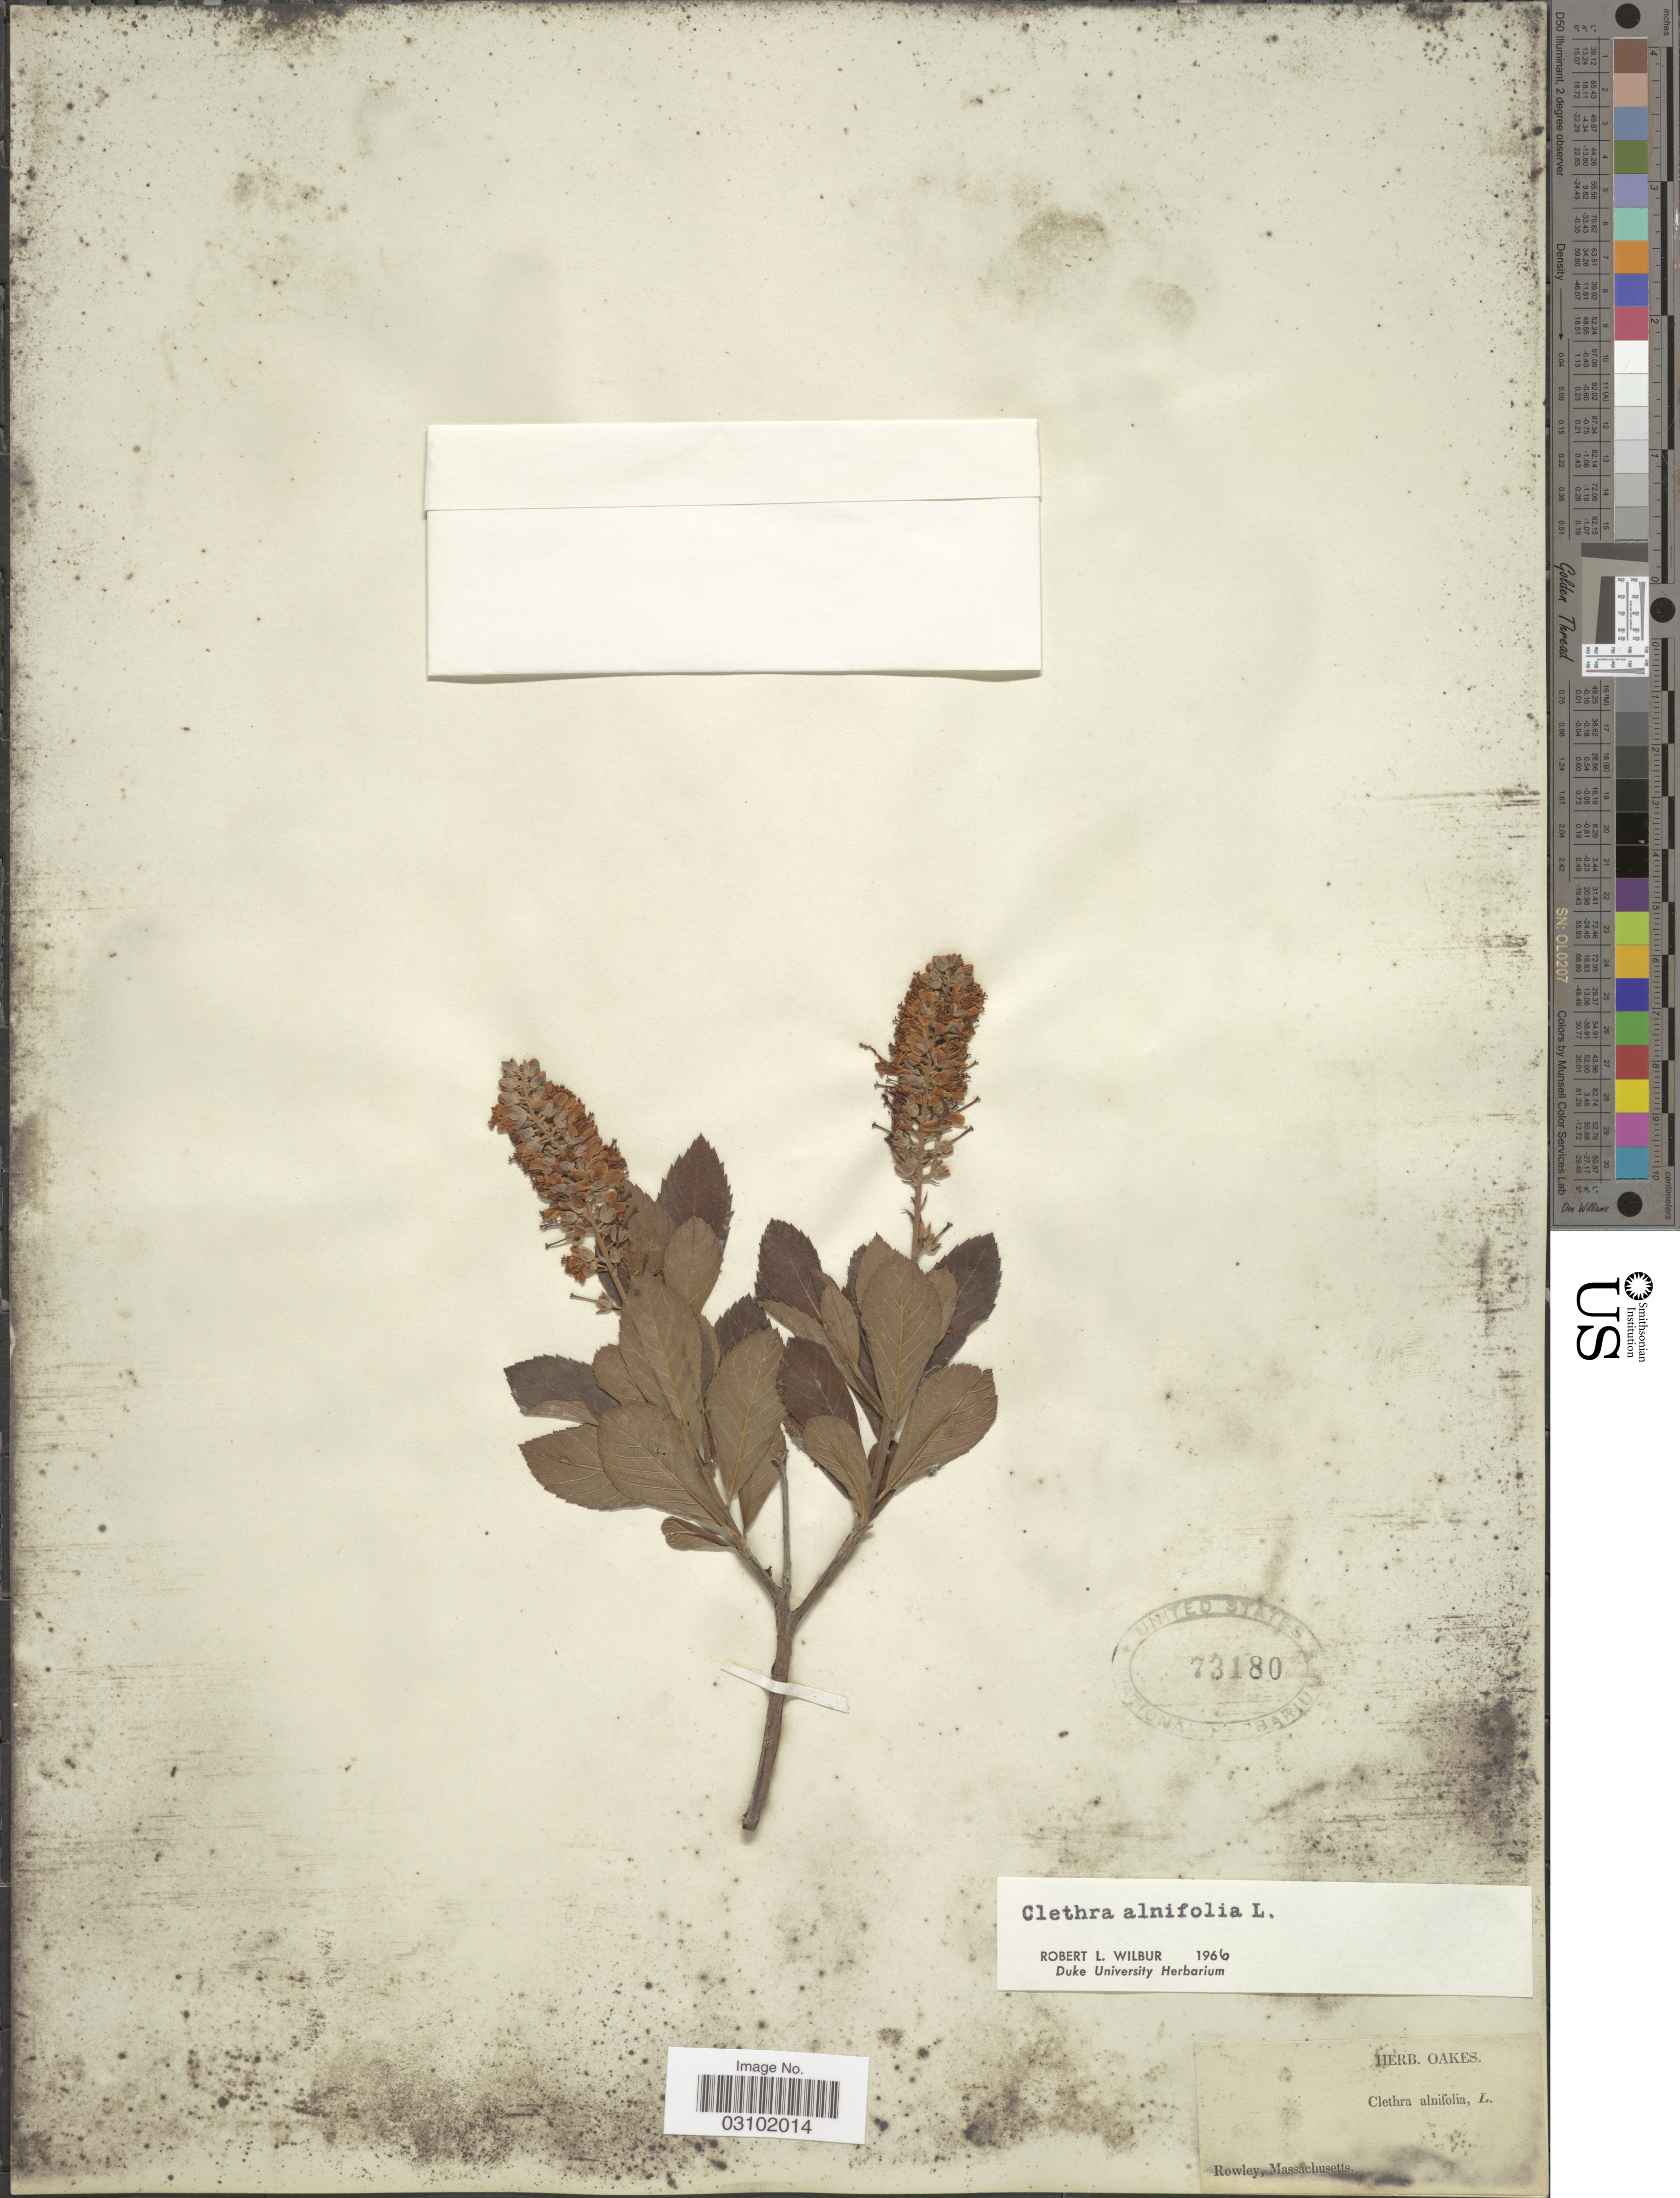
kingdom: Plantae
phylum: Tracheophyta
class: Magnoliopsida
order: Ericales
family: Clethraceae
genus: Clethra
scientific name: Clethra alnifolia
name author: L.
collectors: ex herb. Oakes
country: United States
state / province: Massachusetts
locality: Rowley.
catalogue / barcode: US 73180